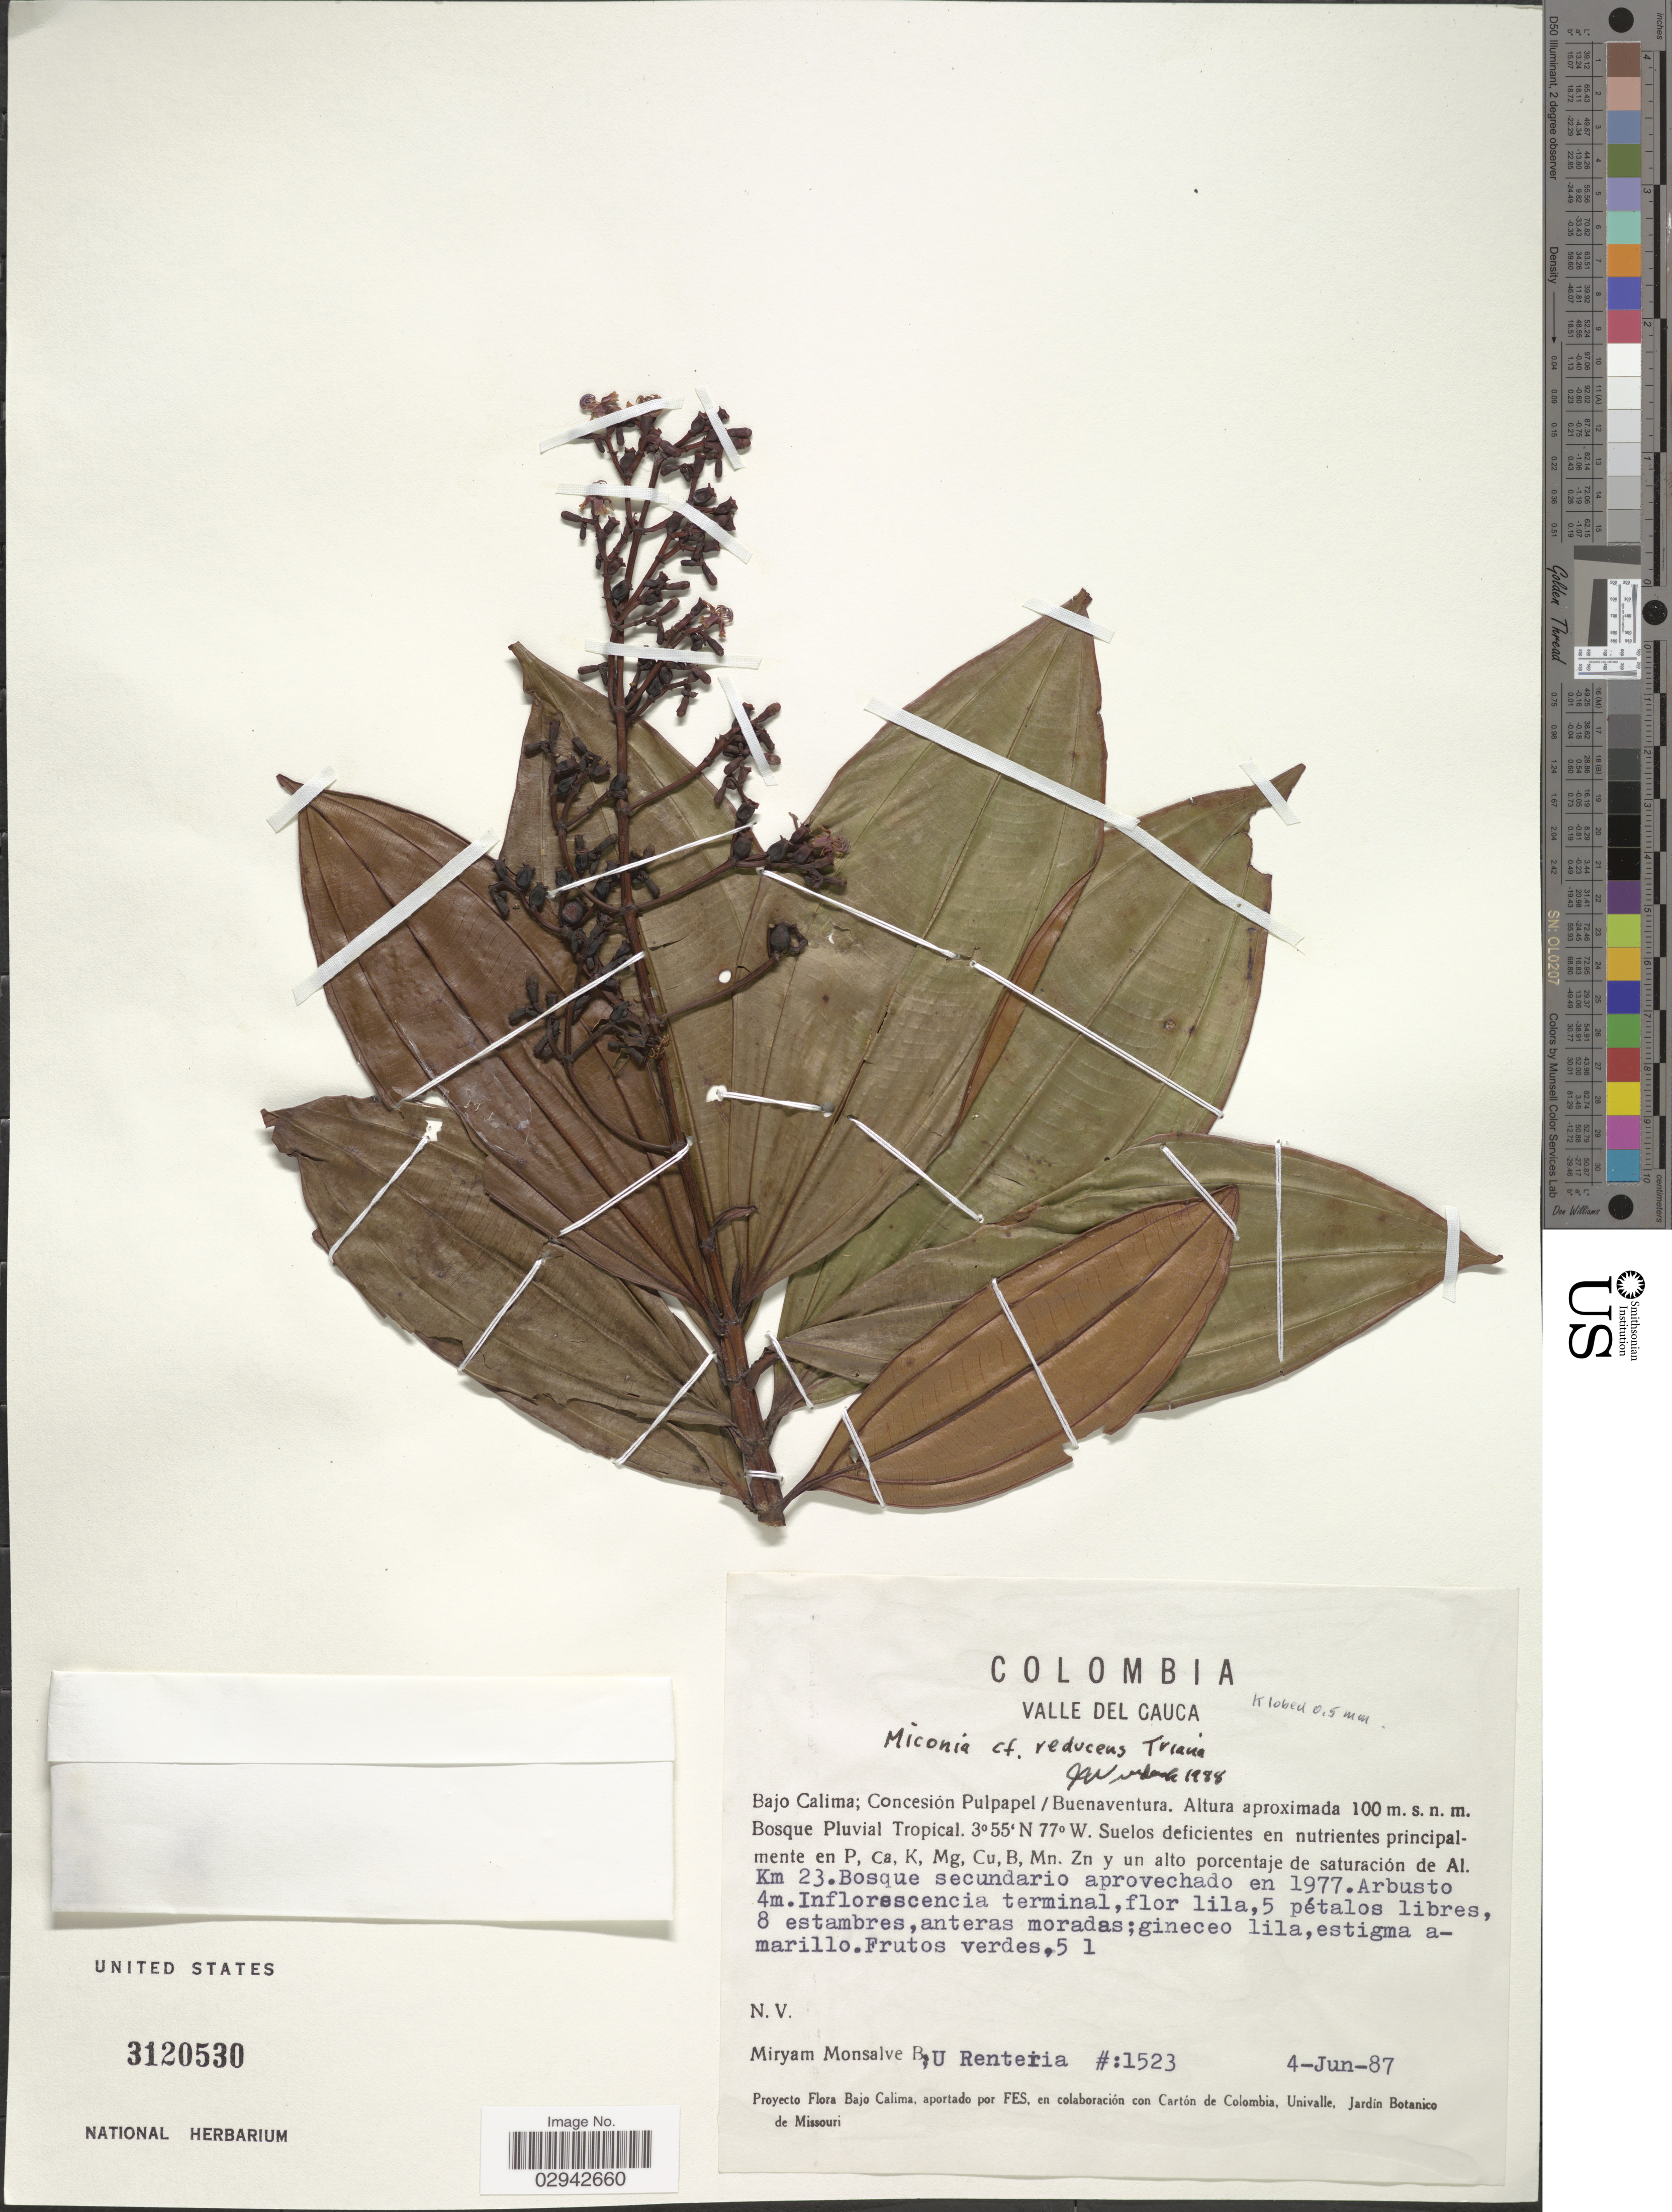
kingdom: Plantae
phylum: Tracheophyta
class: Magnoliopsida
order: Myrtales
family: Melastomataceae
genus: Miconia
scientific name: Miconia reducens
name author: Triana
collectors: M. Monsalve & U. Renteria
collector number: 1523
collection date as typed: Transcribed d/m/y: 4/6/87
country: Colombia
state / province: Valle del Cauca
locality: Bajo Calima; Concesión Pulpapel/Buenaventura.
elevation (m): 100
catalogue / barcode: US 3120530